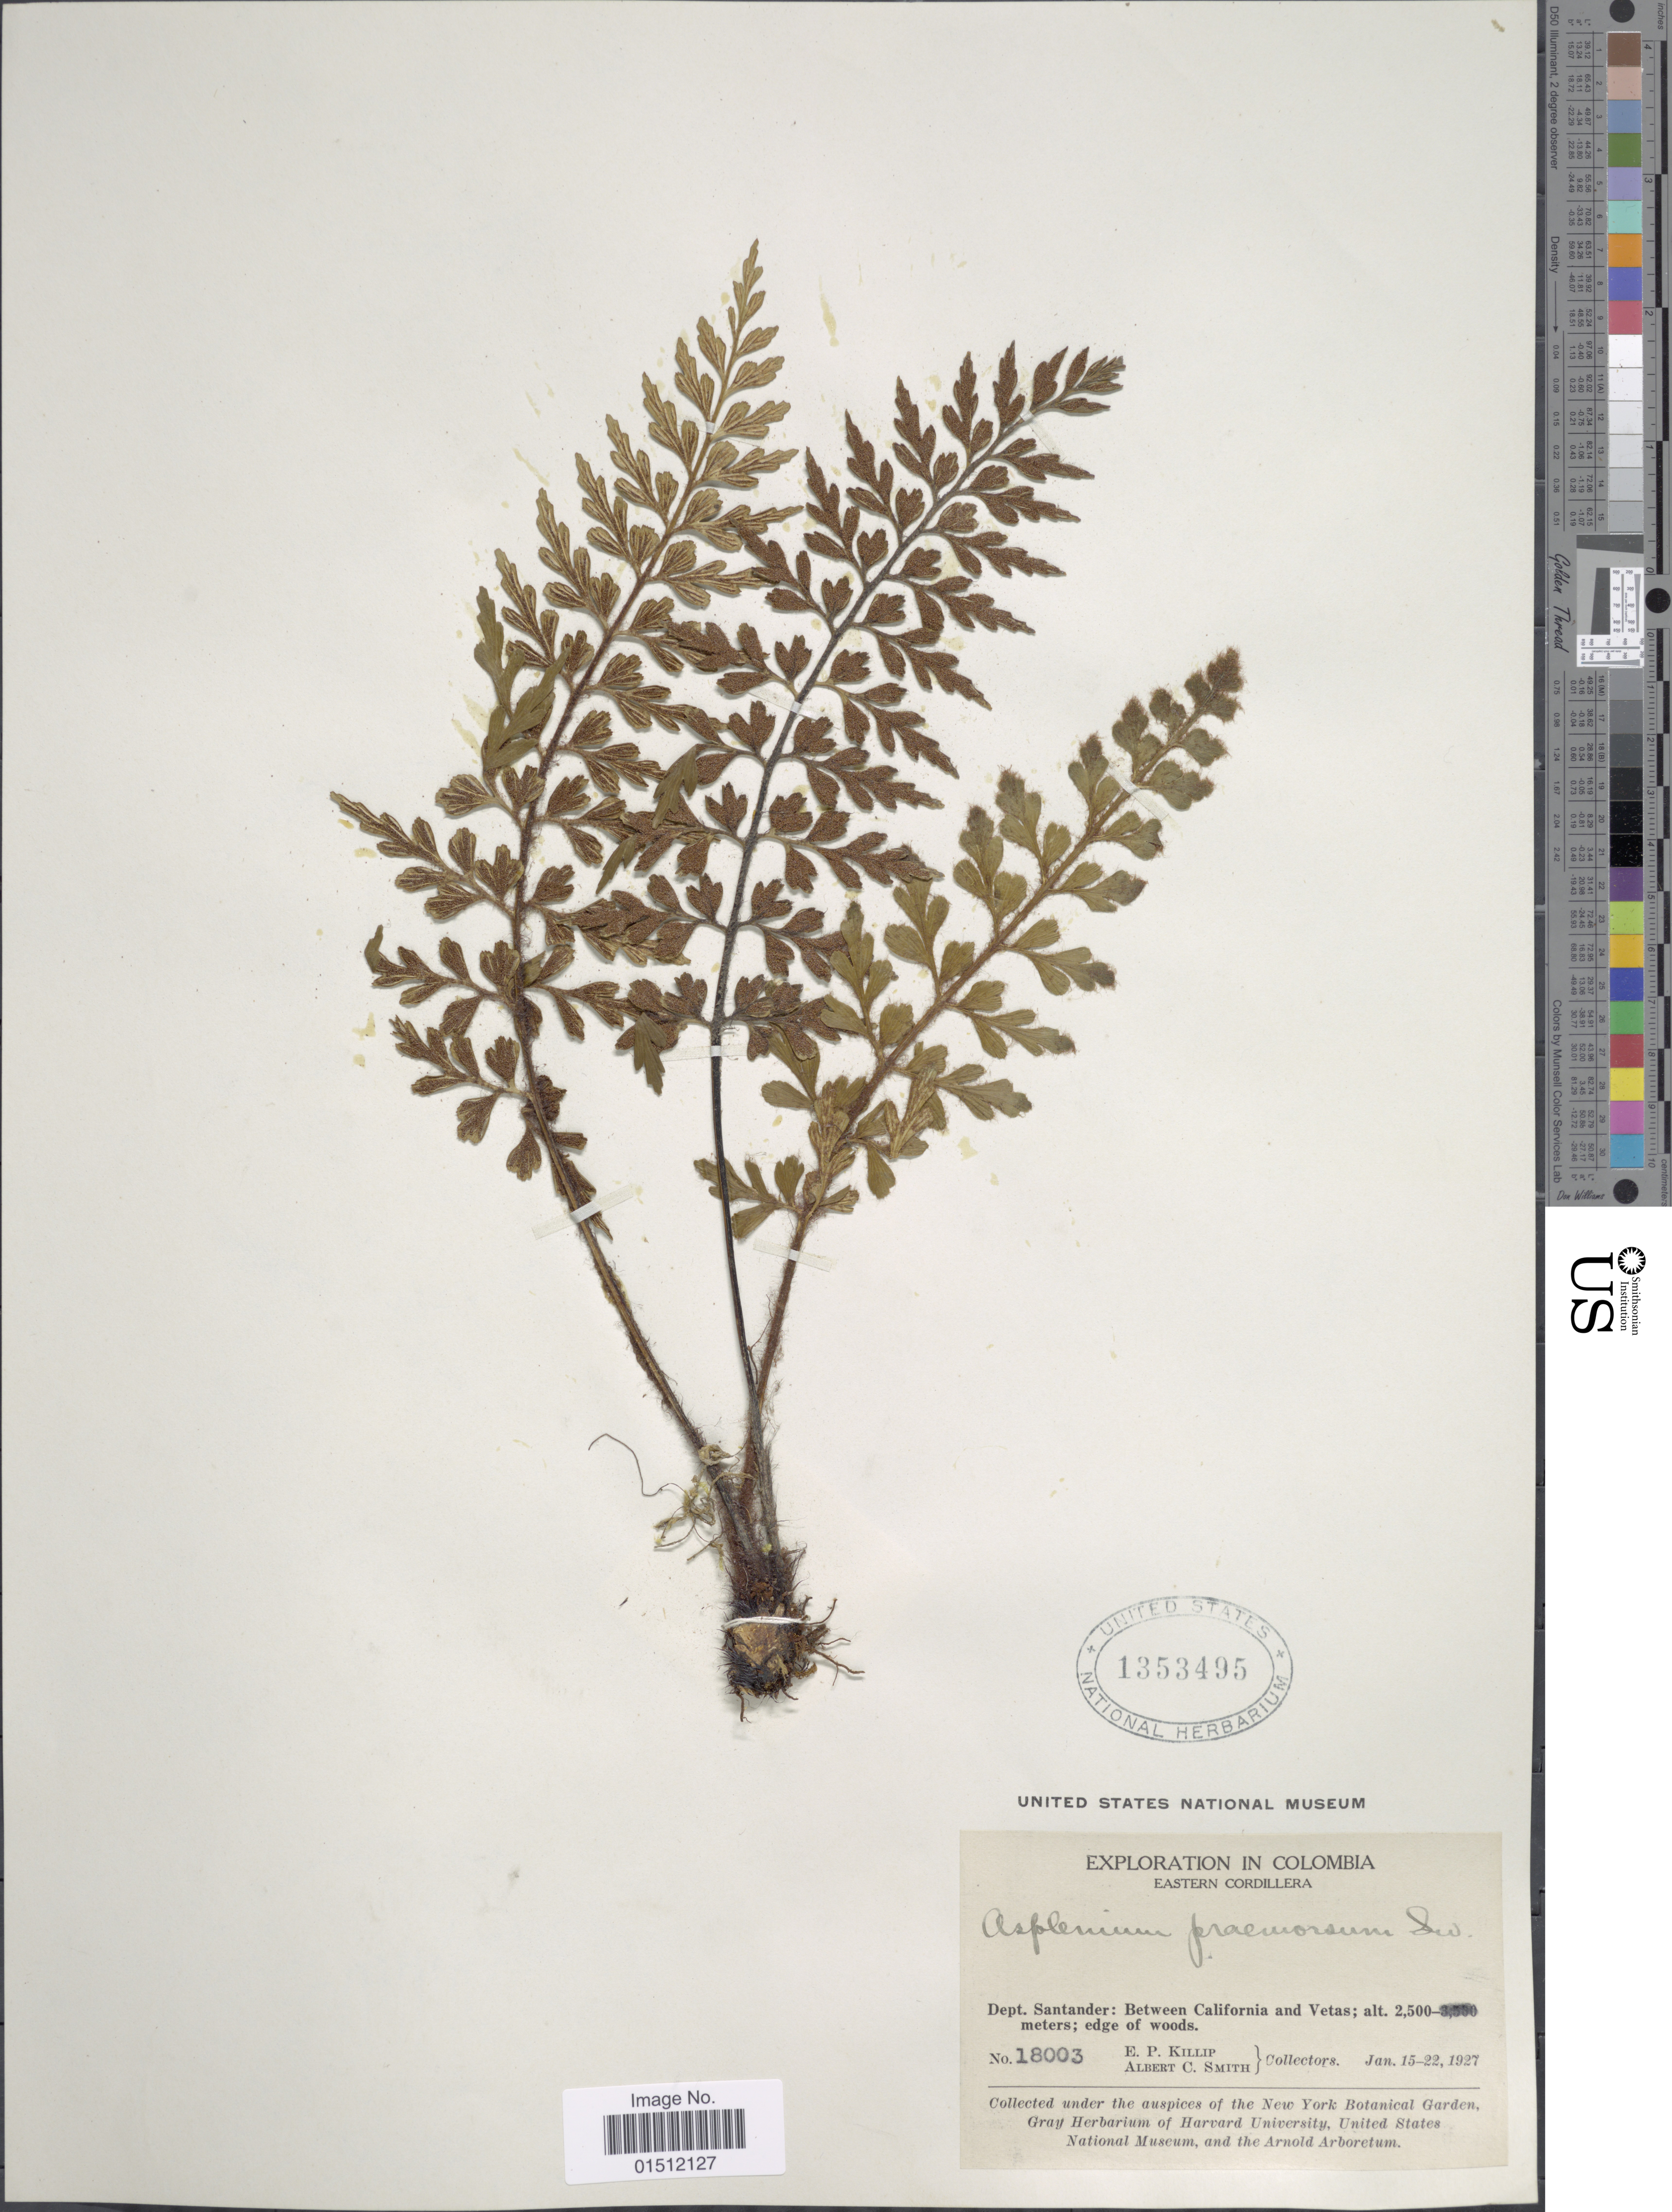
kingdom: Plantae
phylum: Tracheophyta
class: Polypodiopsida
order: Polypodiales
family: Aspleniaceae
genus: Asplenium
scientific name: Asplenium praemorsum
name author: Sw.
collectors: E. P. Killip & A. C. Smith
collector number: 18003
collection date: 1927-01-15/1927-01-22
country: Colombia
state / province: Santander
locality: Eastern Cordillera, Dept. Santander: between California and Vetas.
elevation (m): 2500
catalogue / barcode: US 1353495